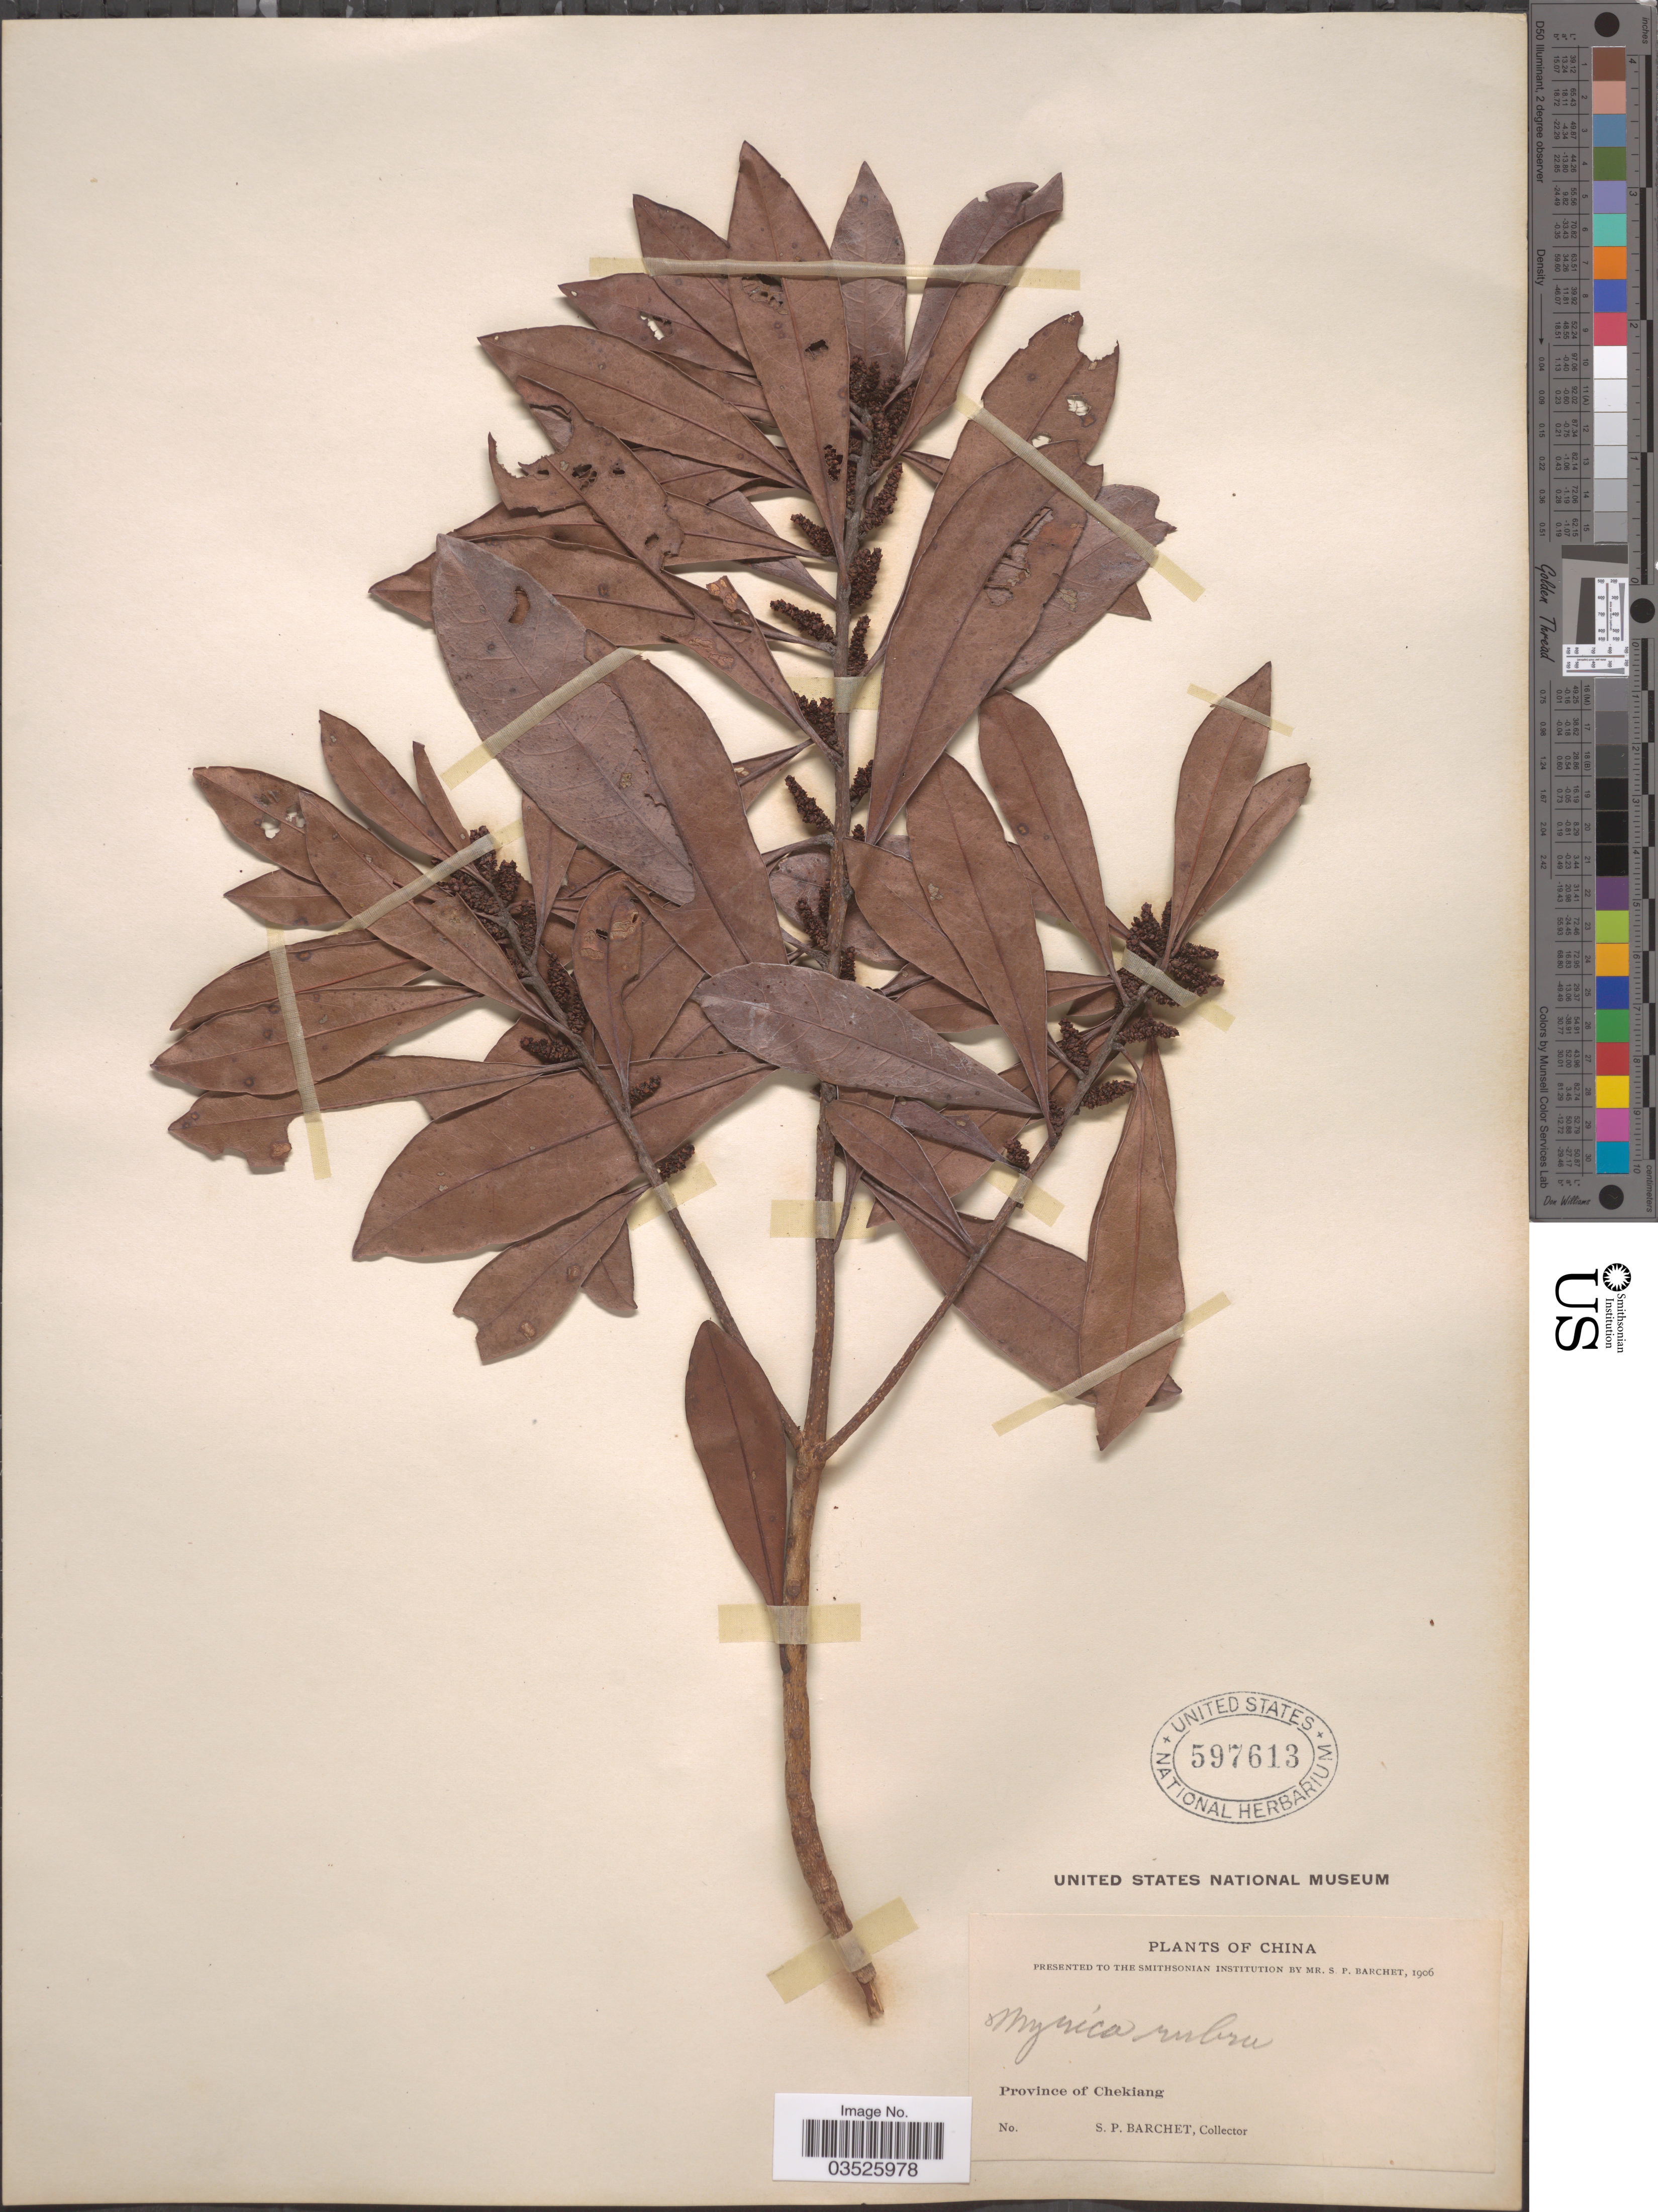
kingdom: Plantae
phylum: Tracheophyta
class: Magnoliopsida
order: Fagales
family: Myricaceae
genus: Morella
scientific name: Morella rubra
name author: Lour.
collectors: S. P. Barchet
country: China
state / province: Zhejiang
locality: Province of Chekiang.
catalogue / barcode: US 597613